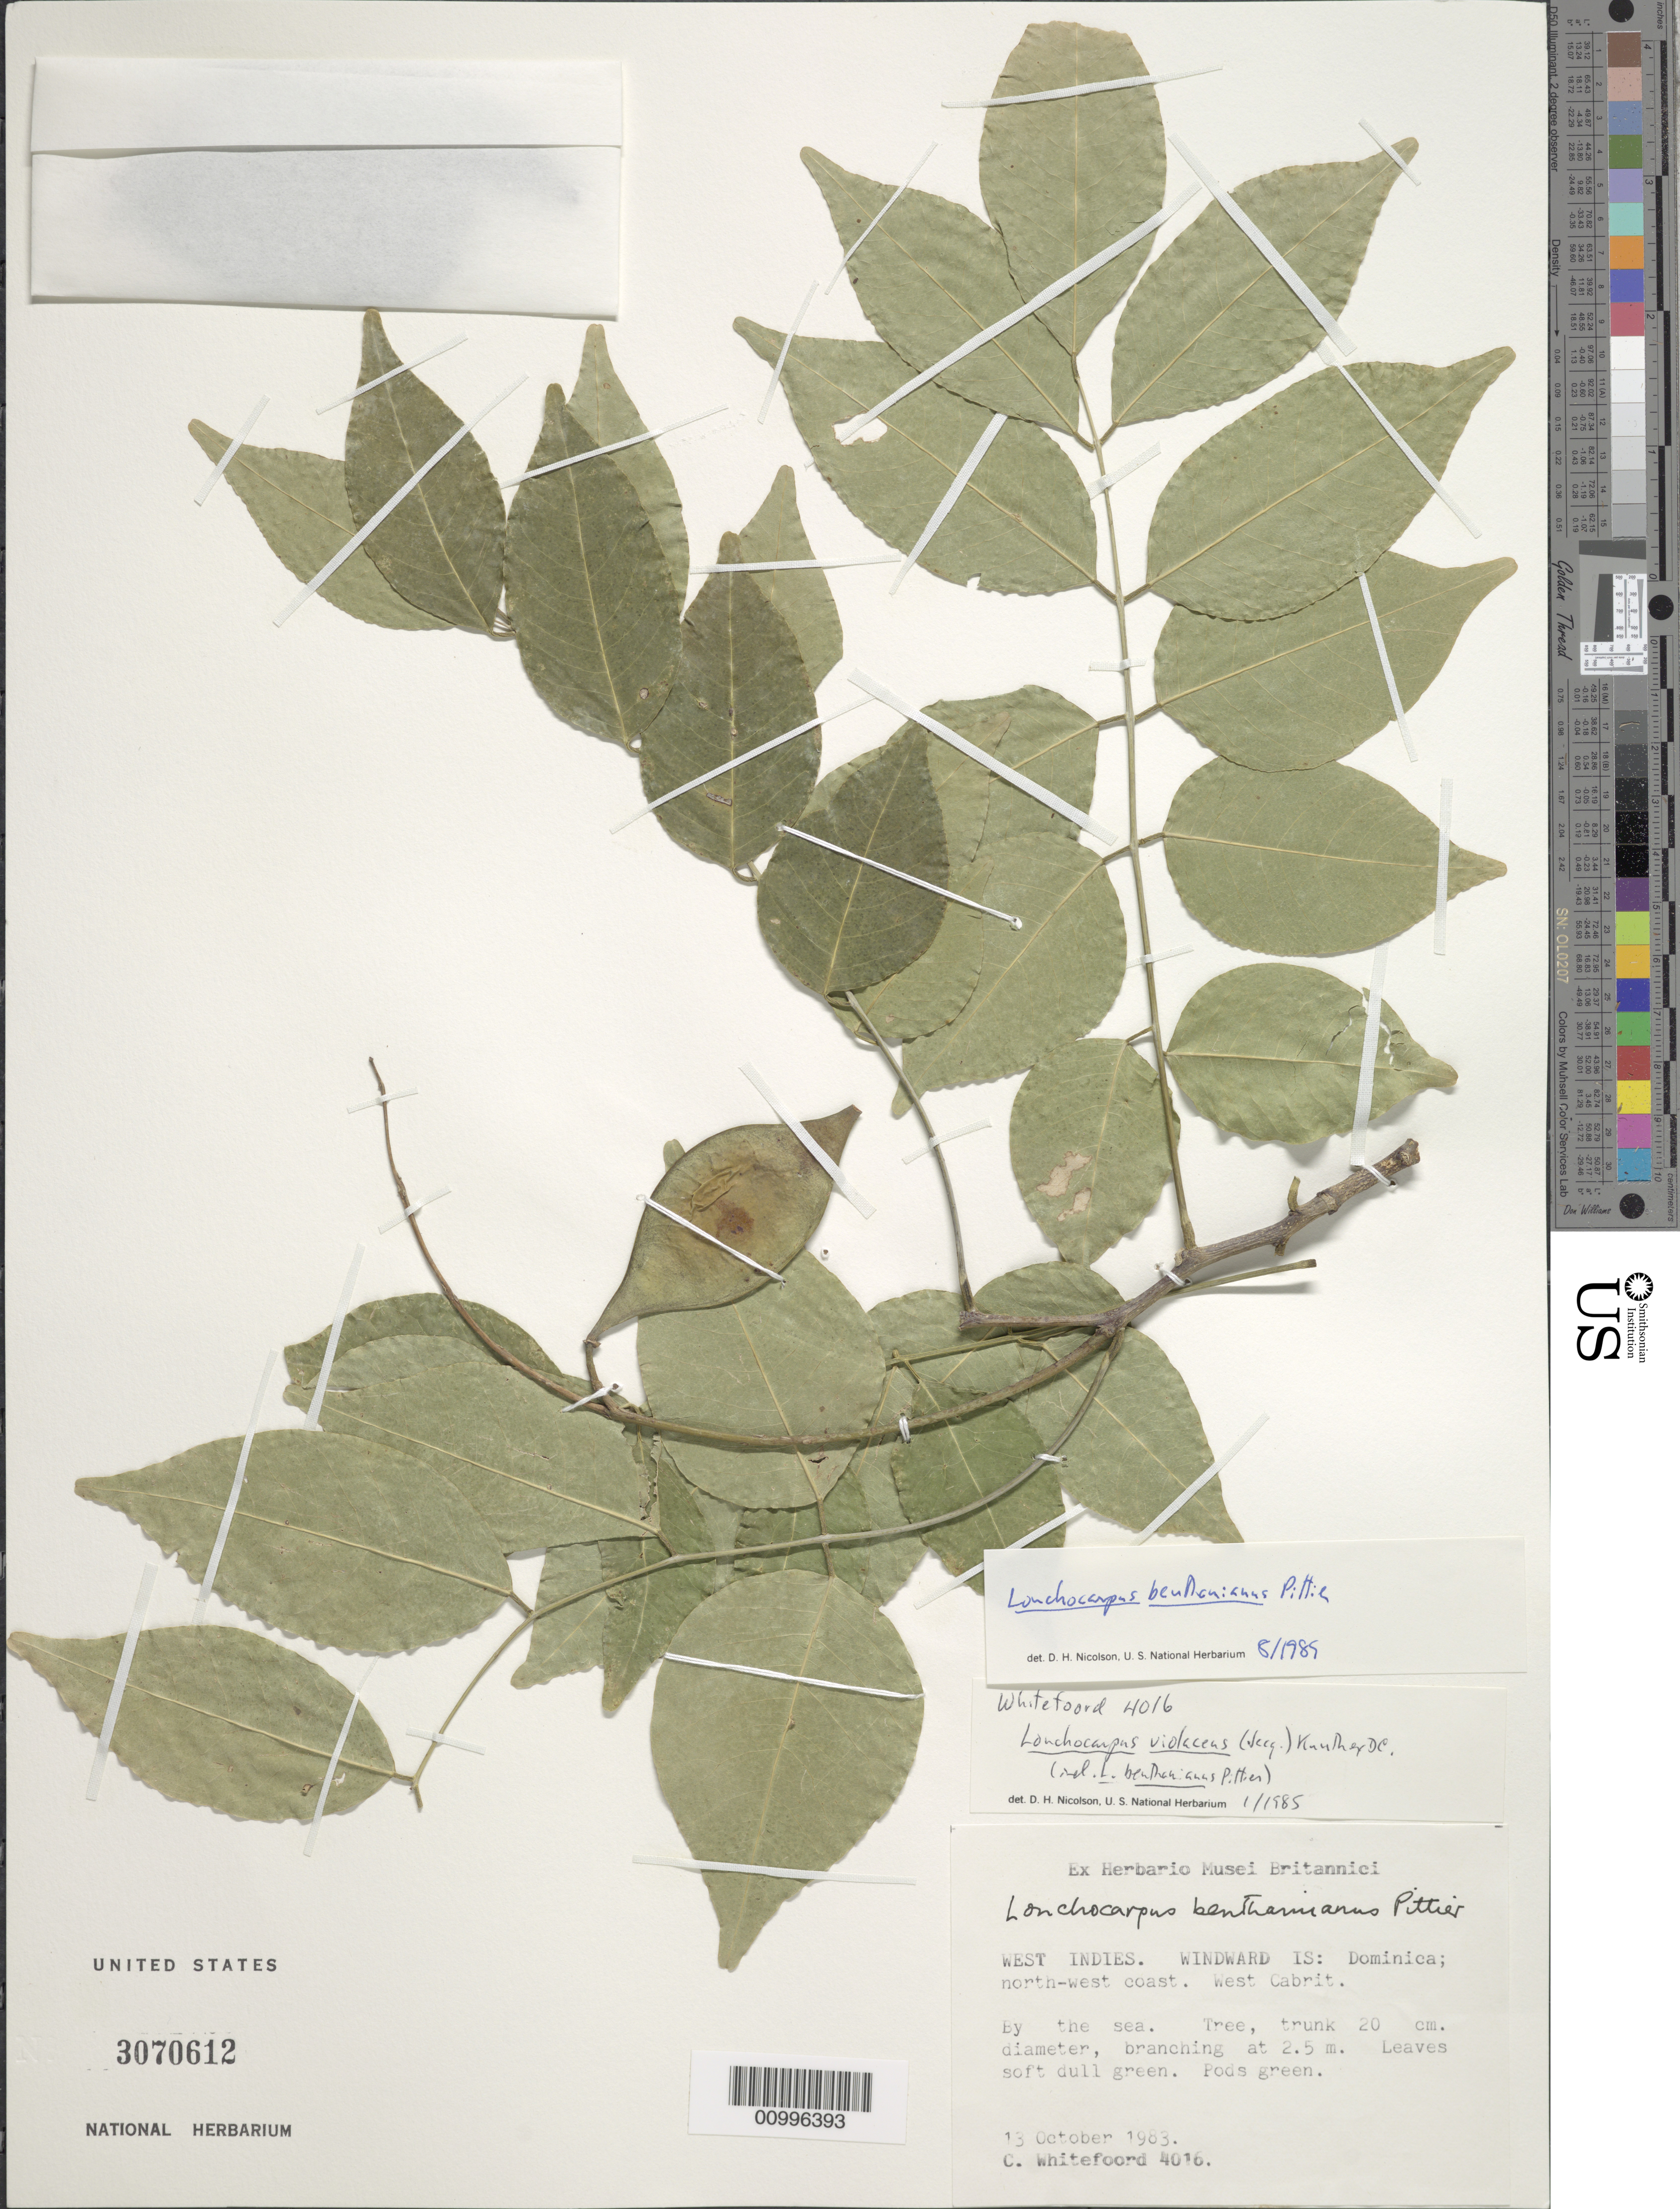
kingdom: Plantae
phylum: Tracheophyta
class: Magnoliopsida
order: Fabales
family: Fabaceae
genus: Lonchocarpus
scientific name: Lonchocarpus violaceus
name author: (Jacq.) DC.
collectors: C. Whitefoord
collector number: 4016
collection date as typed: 13 Oct 1983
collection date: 1983-10-13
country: Dominica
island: Dominica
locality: NW coast. West Cabrit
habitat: by the sea. Tree, trunk 20 cm. diameter, branching at 2.5m. Leaves soft dull green. Pods green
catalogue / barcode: US 3070612